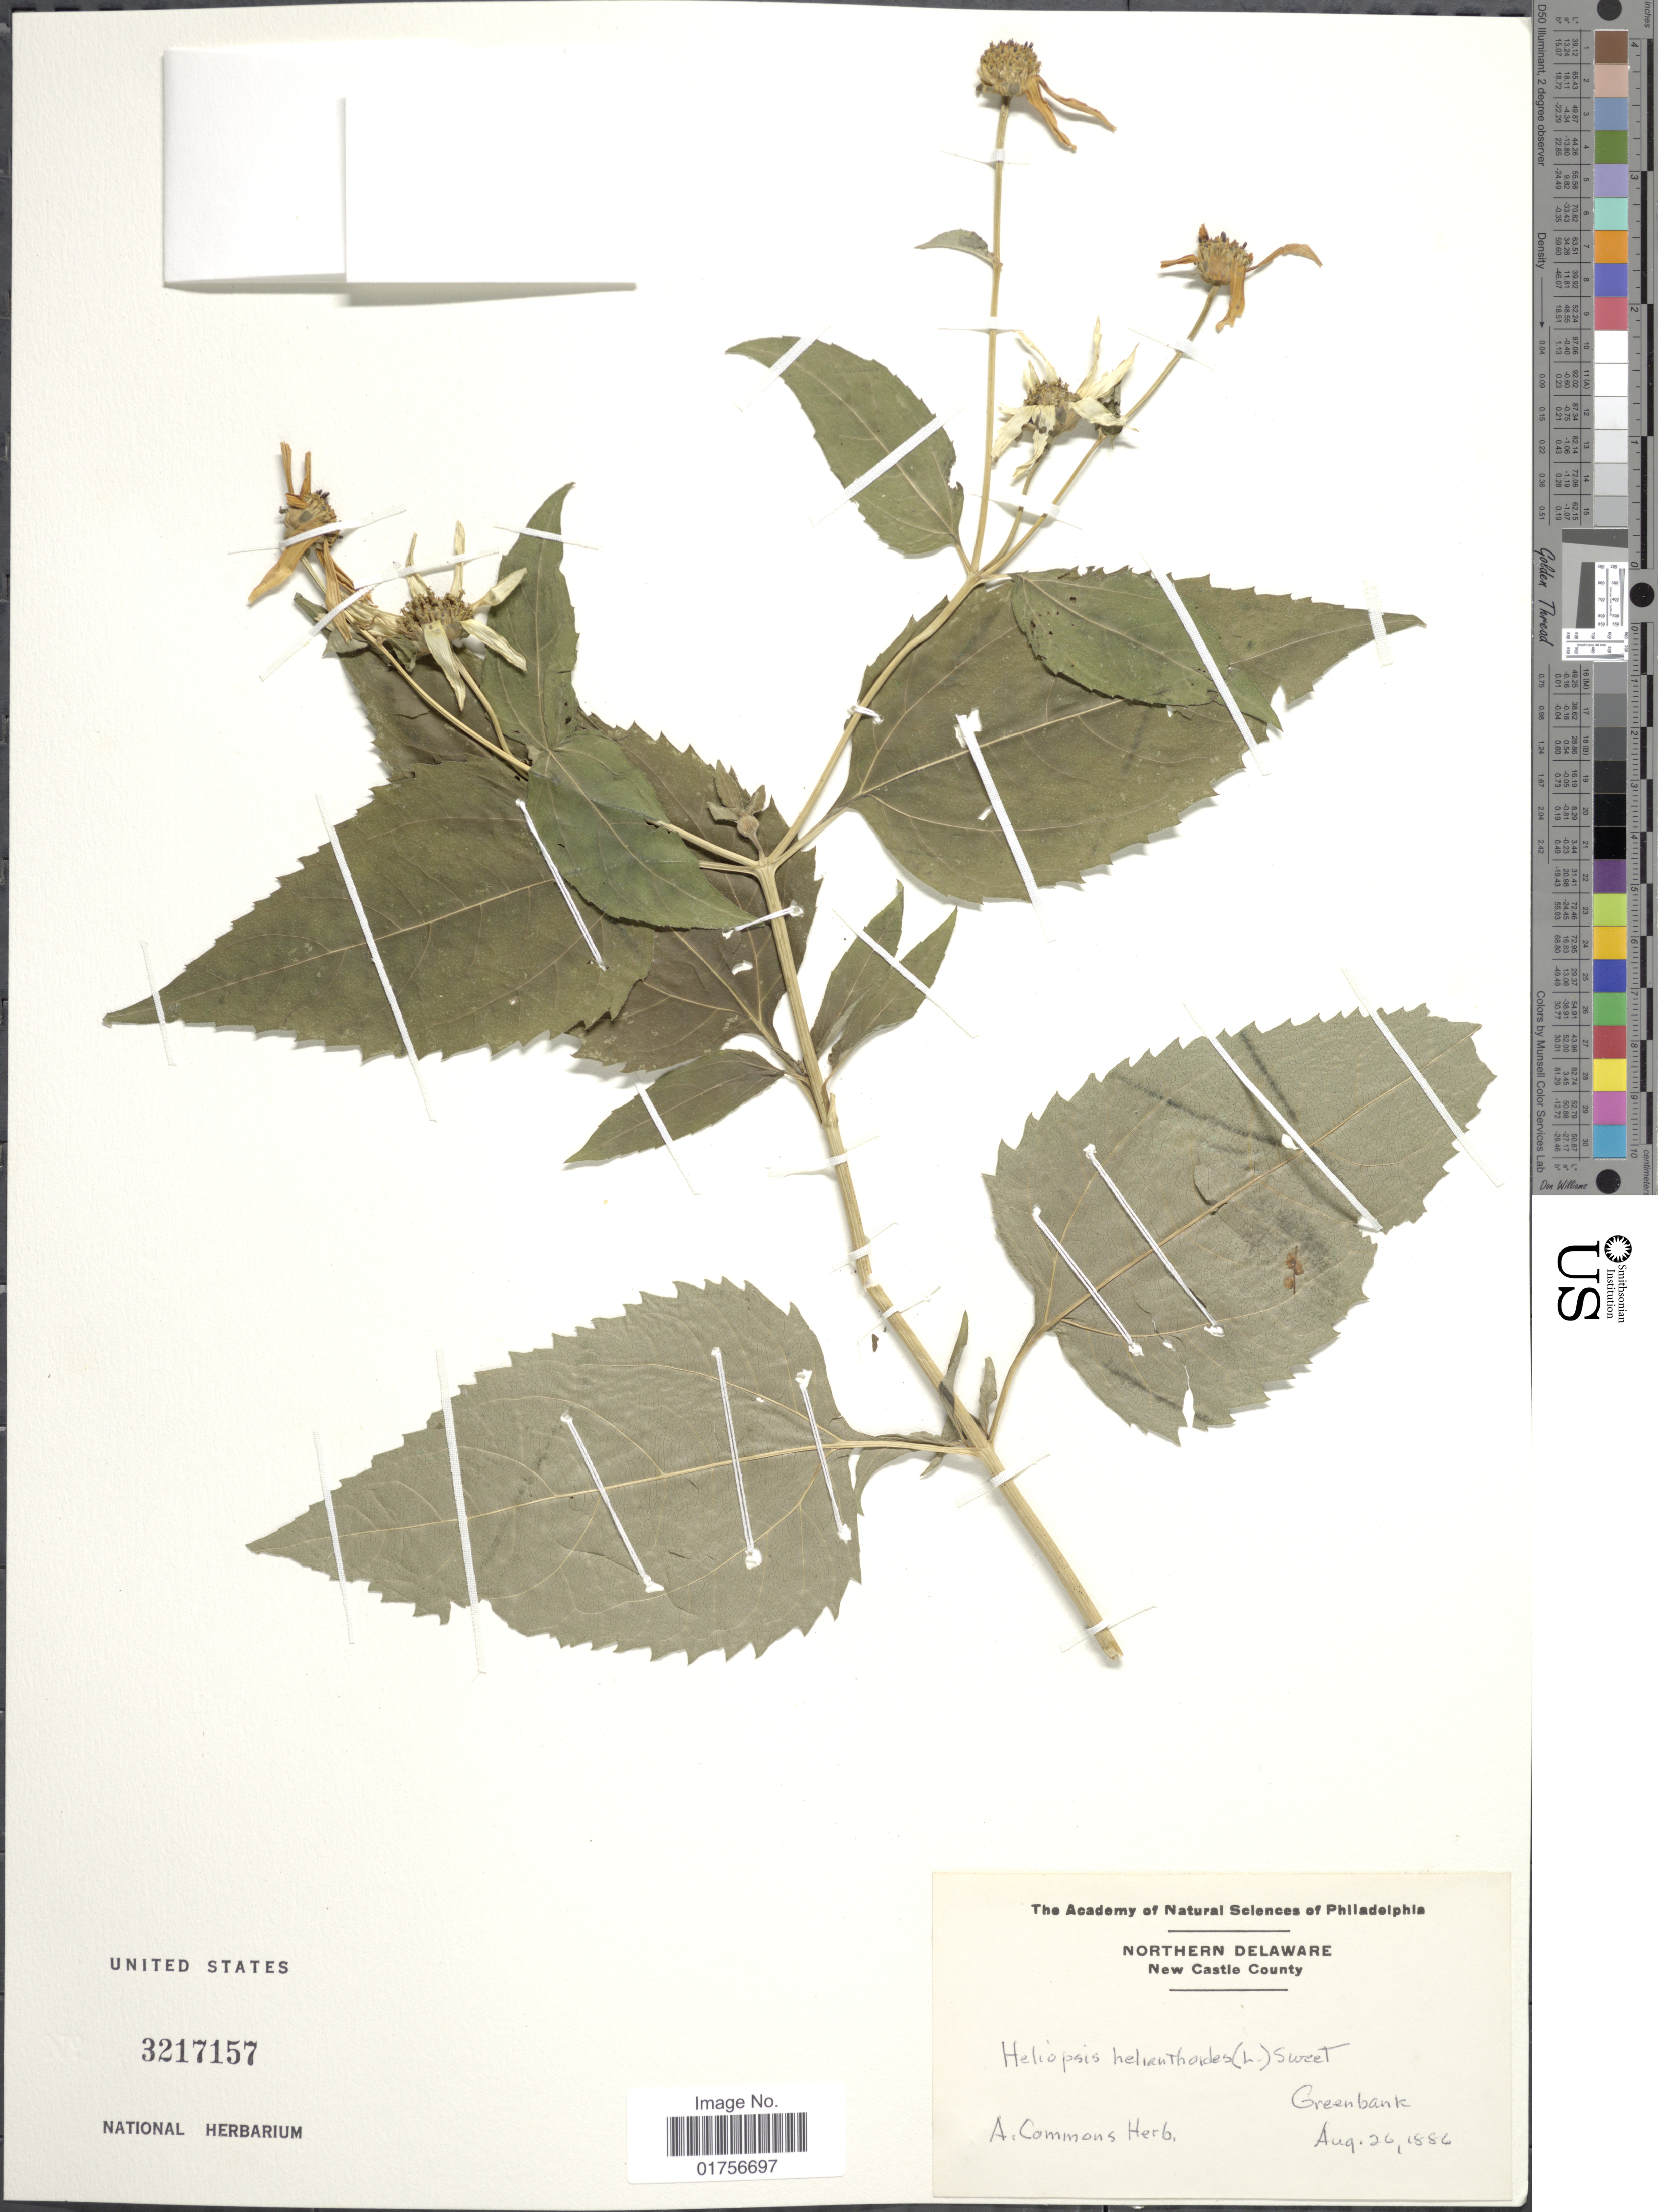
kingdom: Plantae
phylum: Tracheophyta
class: Magnoliopsida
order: Asterales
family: Asteraceae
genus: Heliopsis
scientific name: Heliopsis helianthoides subsp. helianthoides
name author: (L.) Sweet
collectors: ex herb. A. Commons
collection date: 1886-08-26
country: United States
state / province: Delaware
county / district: New Castle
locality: Northern Delaware, New Castle County, Greenbank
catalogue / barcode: US 3217157